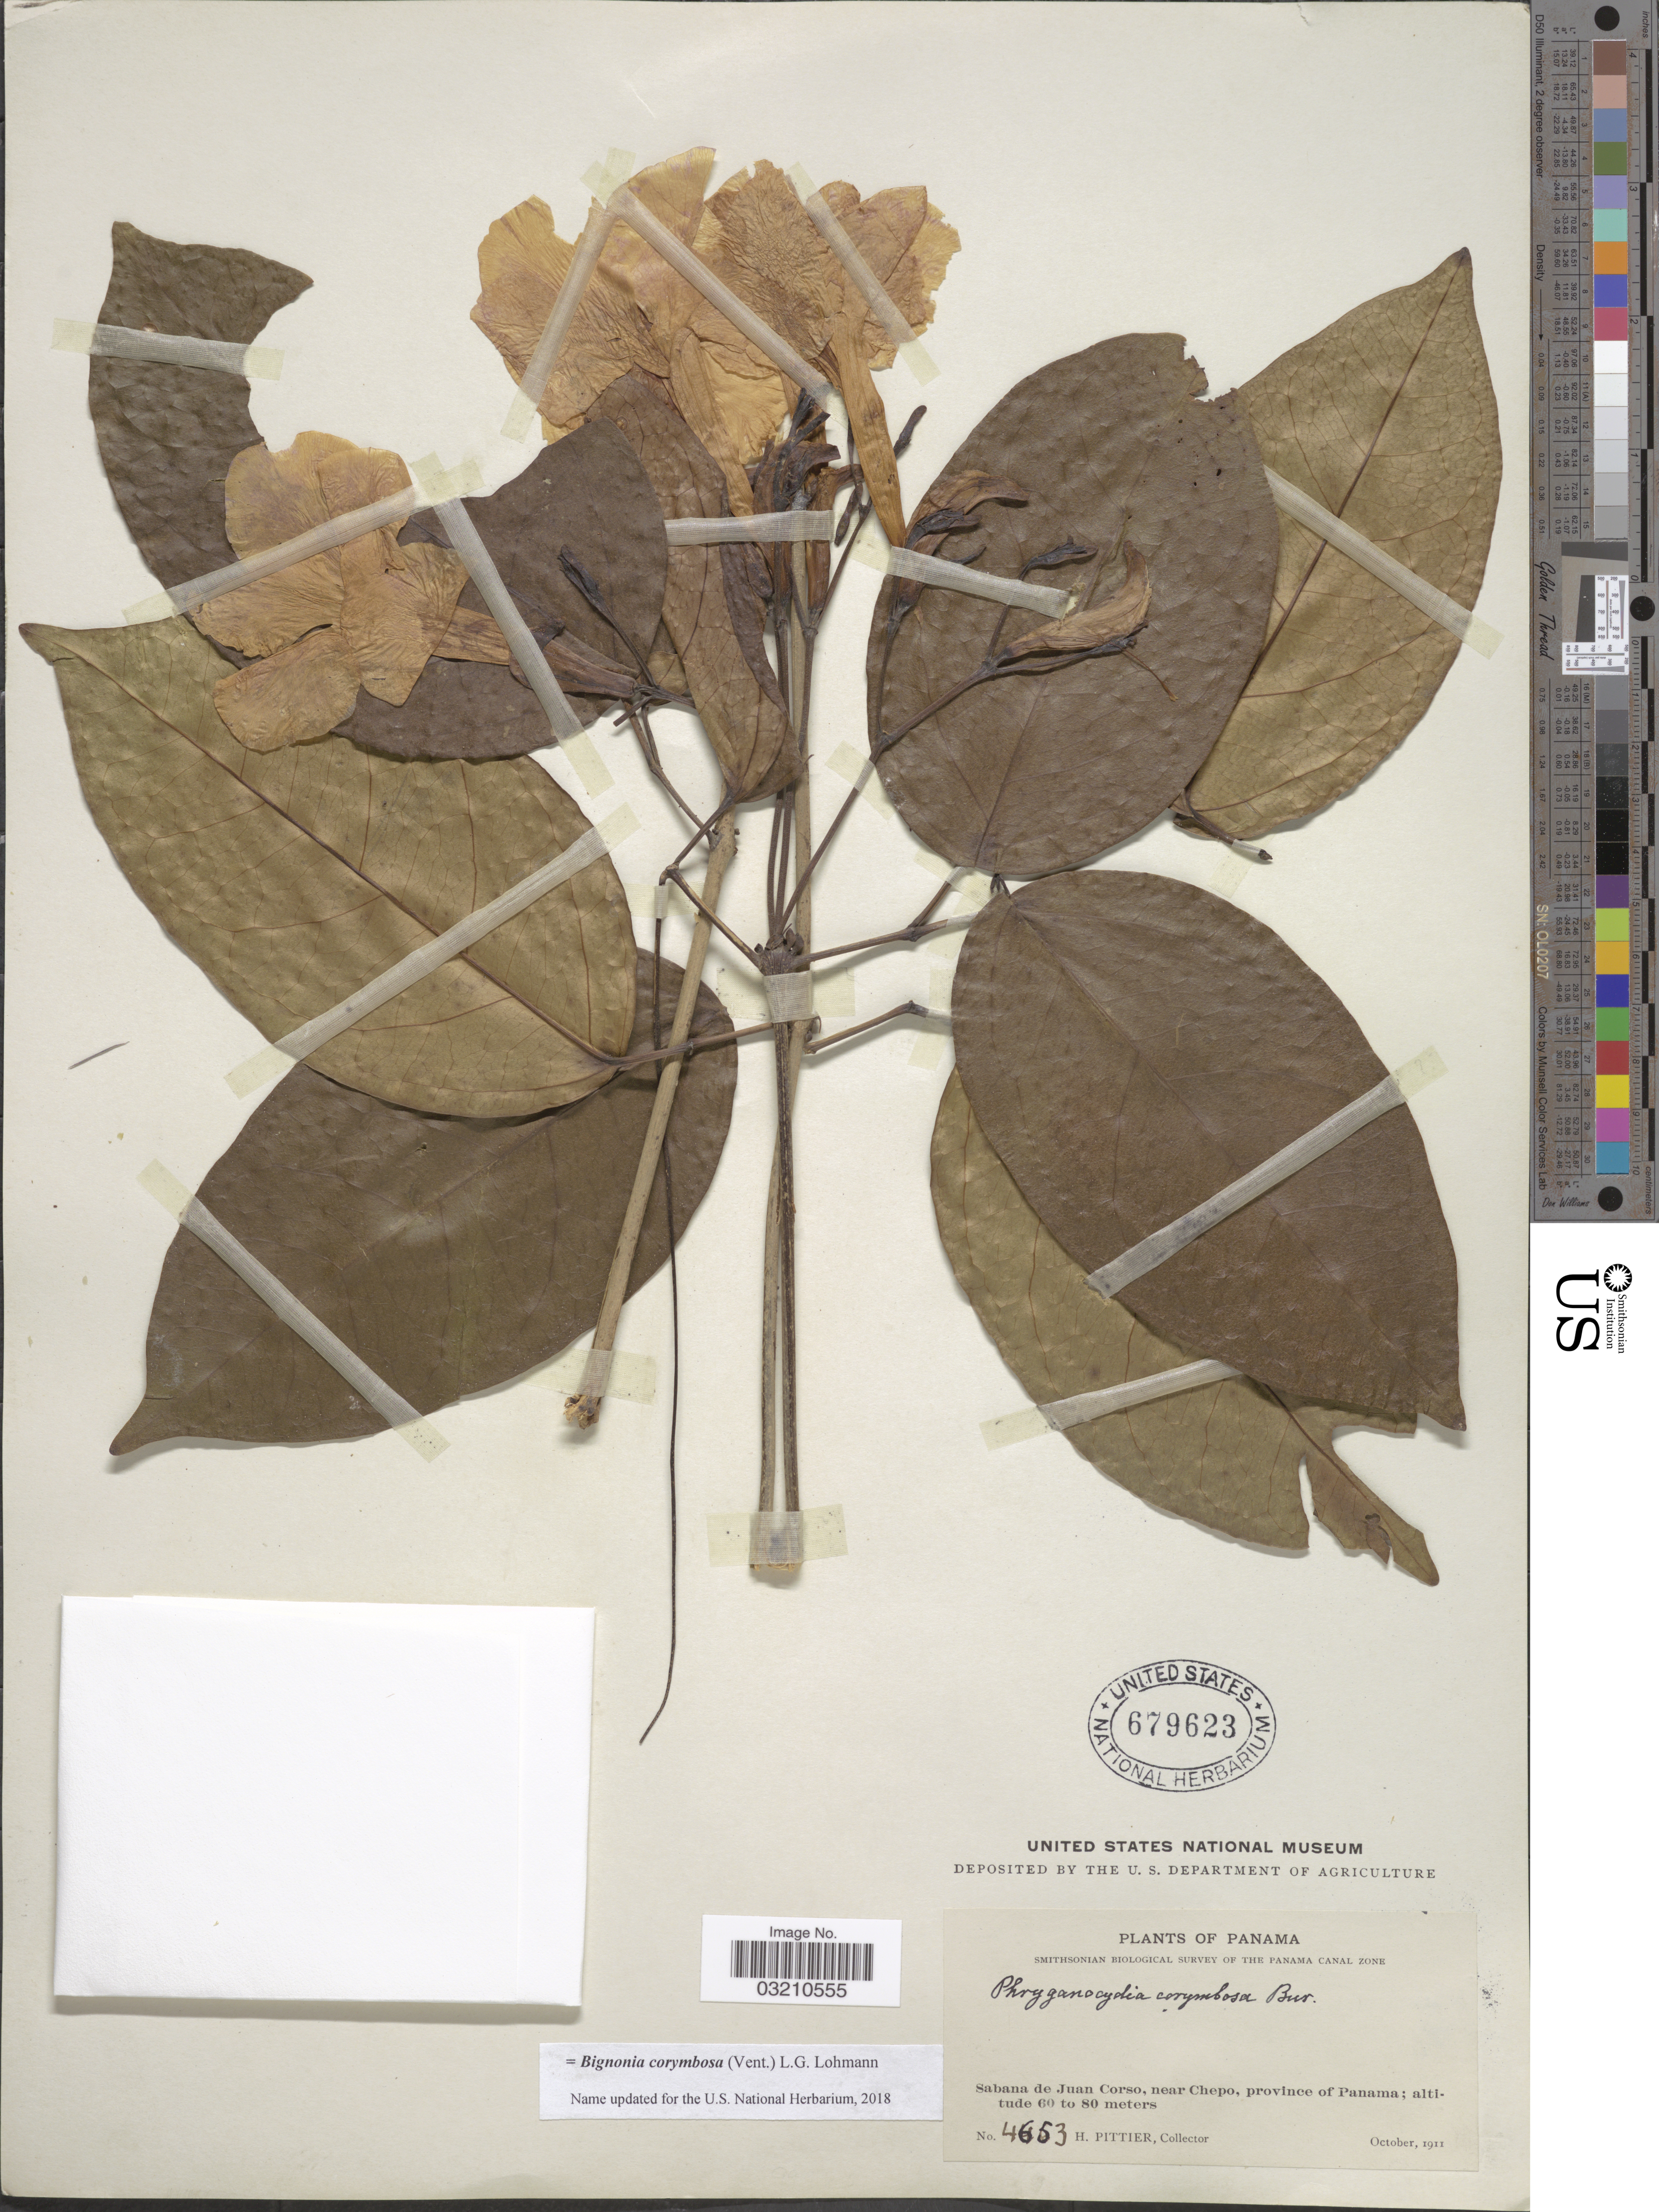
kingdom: Plantae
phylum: Tracheophyta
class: Magnoliopsida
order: Lamiales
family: Bignoniaceae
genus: Bignonia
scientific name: Bignonia corymbosa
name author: (Vent.) L.G. Lohmann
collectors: H. F. Pittier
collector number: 4653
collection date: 1911-10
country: Panama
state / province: Panamá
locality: Sabana de Juan Corso, near Chepo.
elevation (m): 60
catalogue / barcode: US 679623